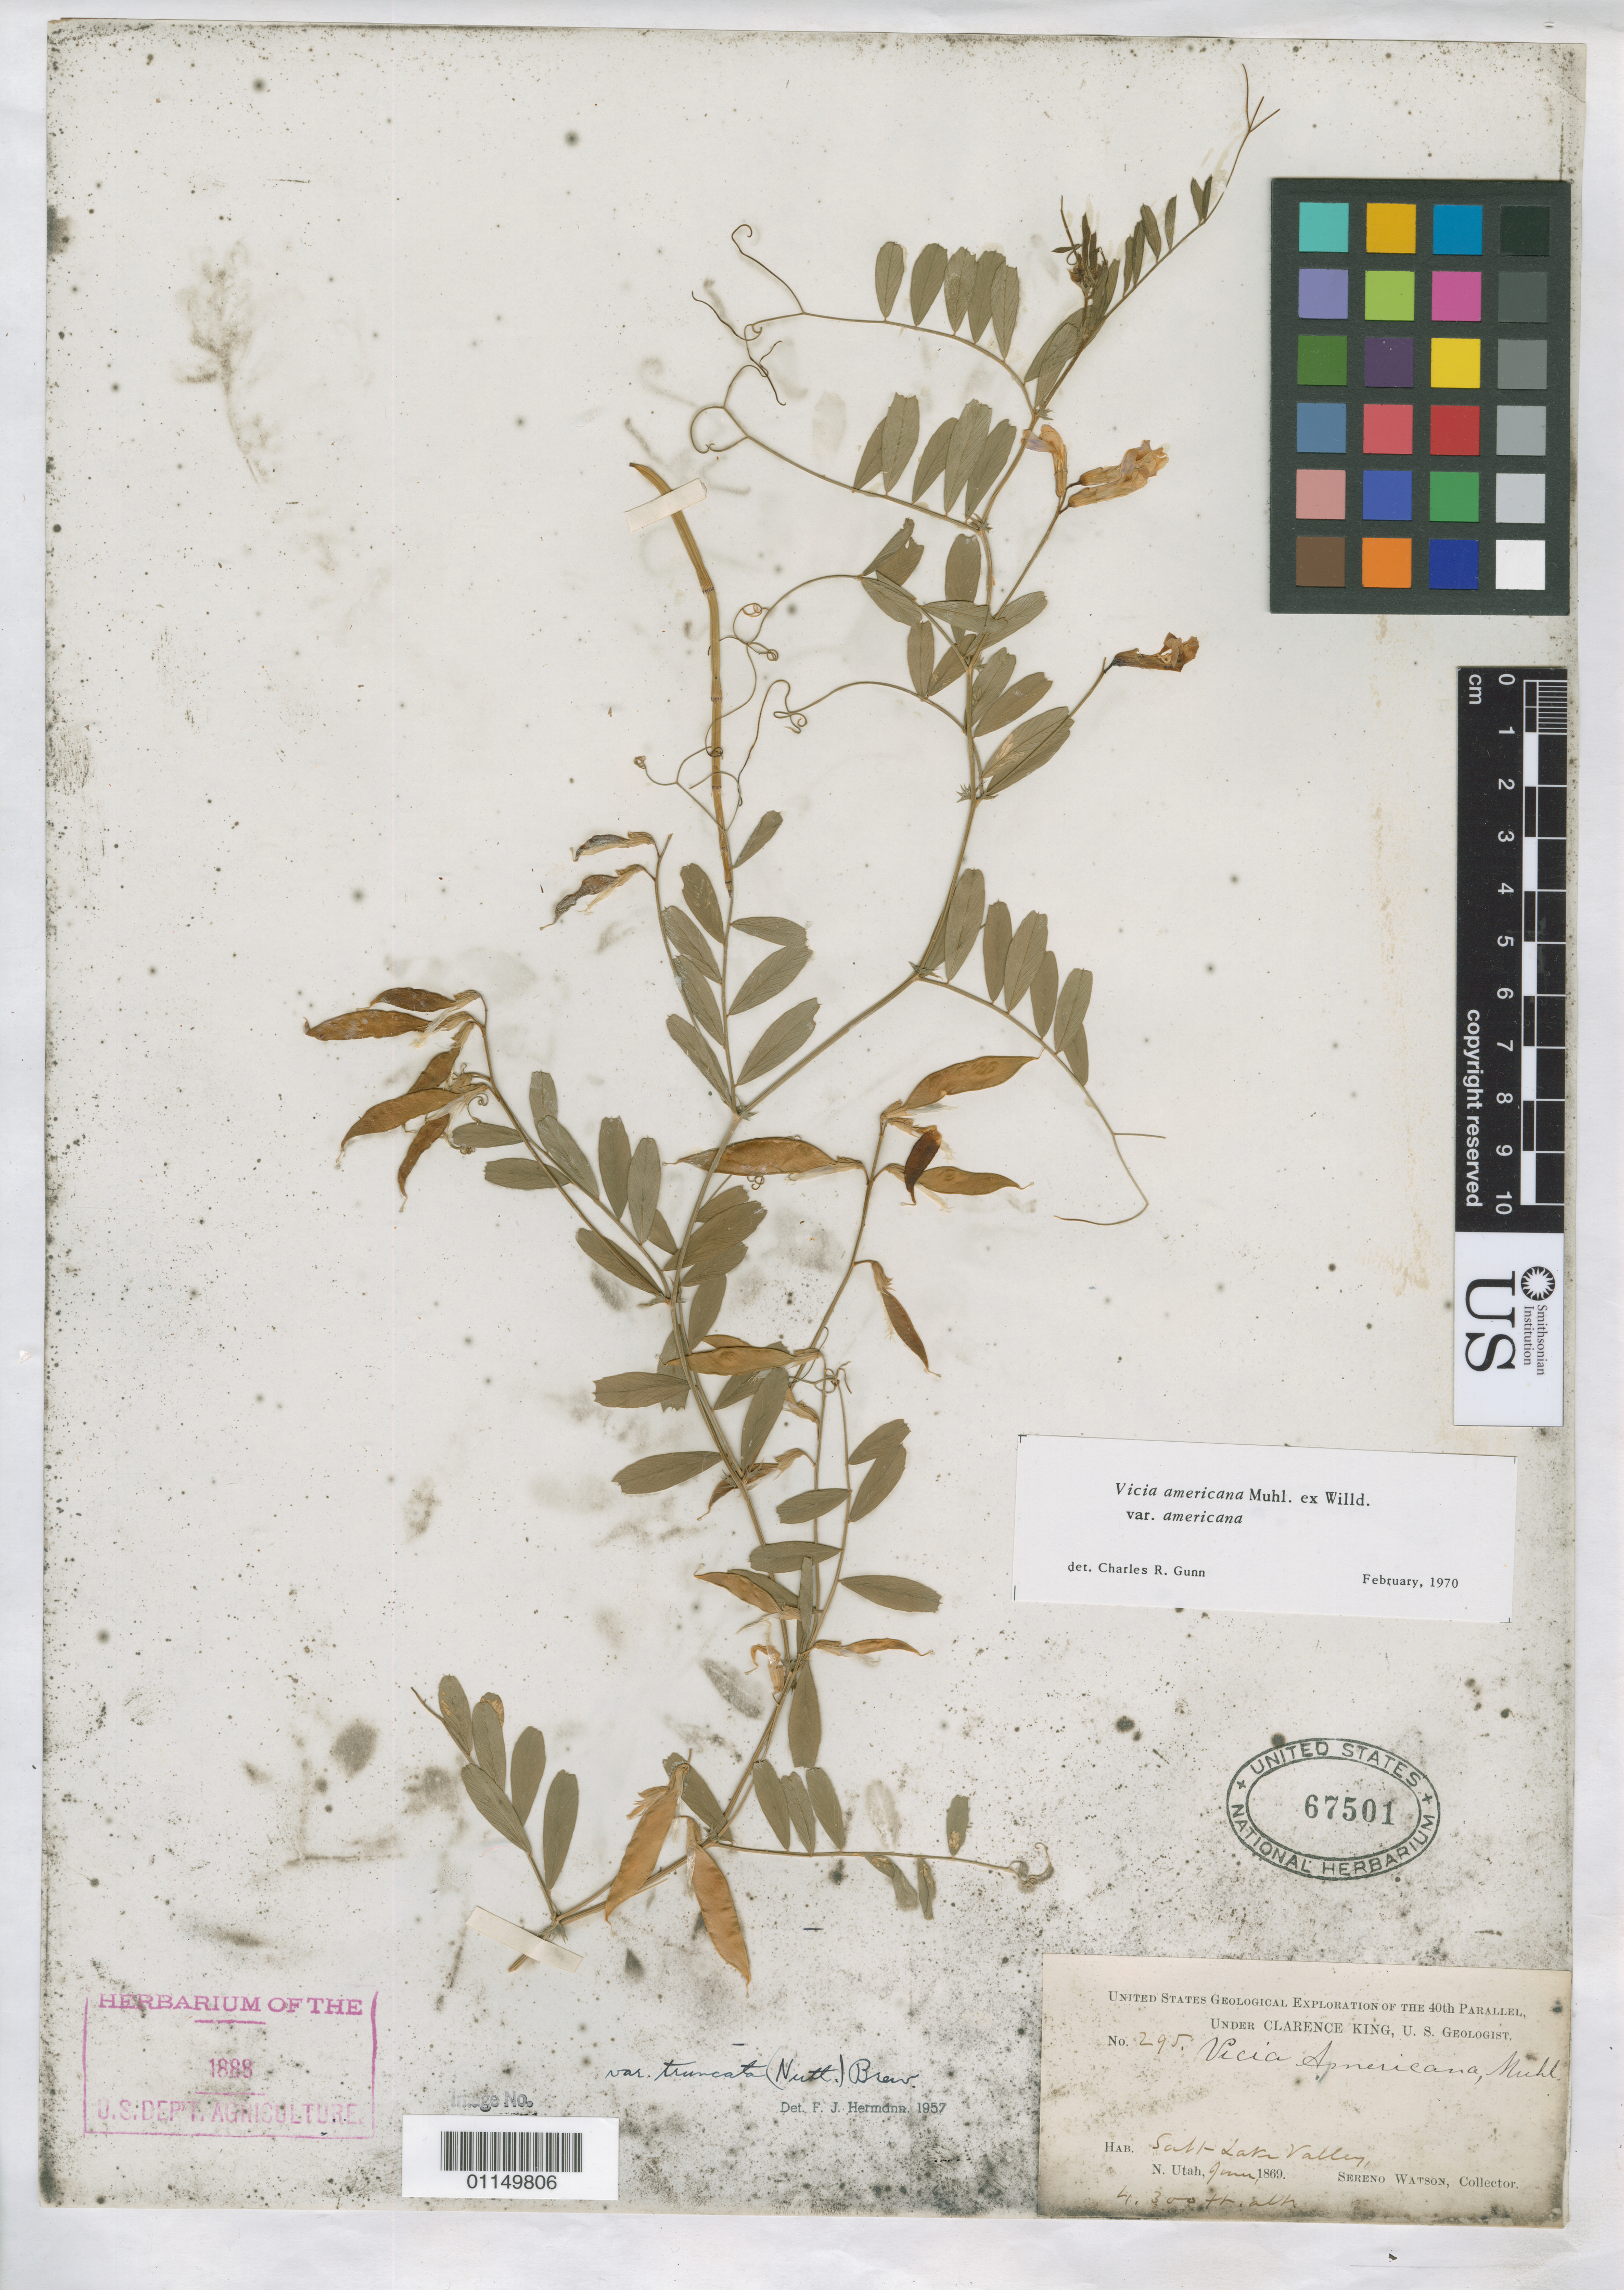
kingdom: Plantae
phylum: Tracheophyta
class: Magnoliopsida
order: Fabales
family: Fabaceae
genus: Vicia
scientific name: Vicia americana var. americana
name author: Muhl. ex Willd.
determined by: Gunn, C. R.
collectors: S. Watson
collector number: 295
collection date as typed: Jun 1869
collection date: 1869-06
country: United States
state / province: Utah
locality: Salt Lake Valley, N. Utah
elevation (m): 1311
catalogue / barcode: US 67501